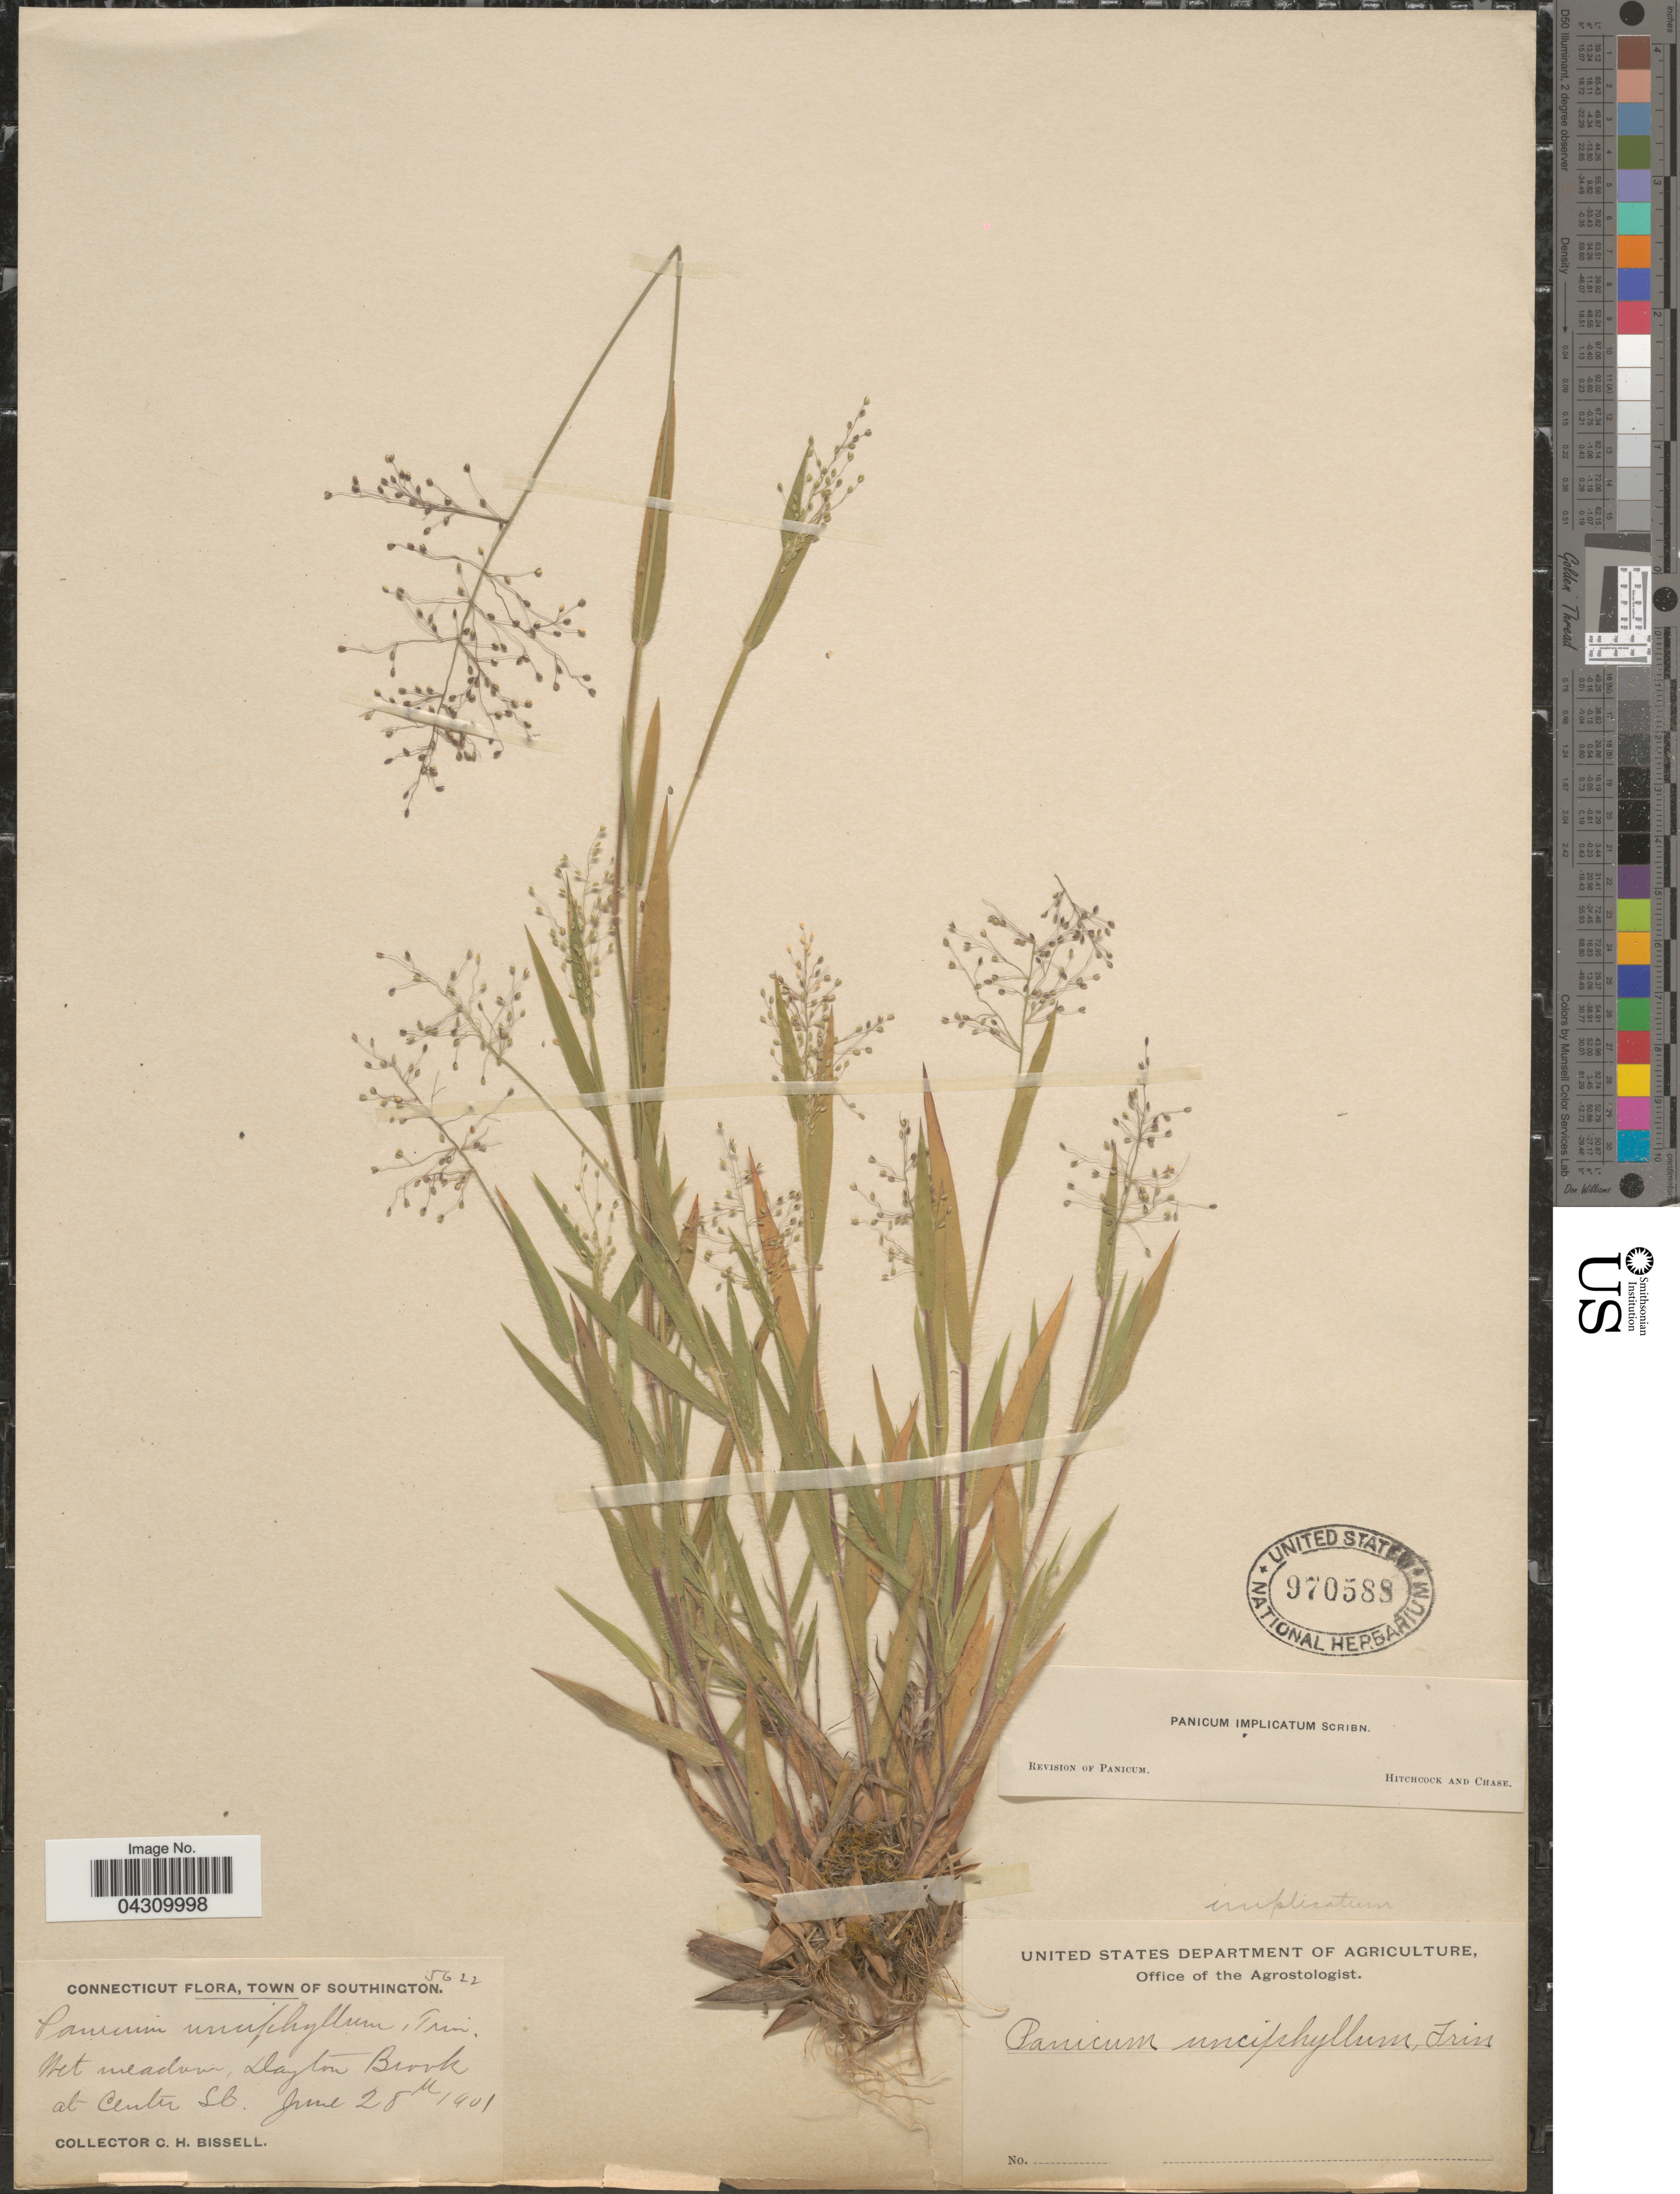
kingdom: Plantae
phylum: Tracheophyta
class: Liliopsida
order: Poales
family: Poaceae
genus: Dichanthelium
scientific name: Dichanthelium acuminatum var. acuminatum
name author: (Sw.) Gould & C.A. Clark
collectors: C. Bissell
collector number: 5622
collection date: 1901-06-28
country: United States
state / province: Connecticut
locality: Town of Southington. Wet meadow, Dayton Brook at Center St.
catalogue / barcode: US 970588